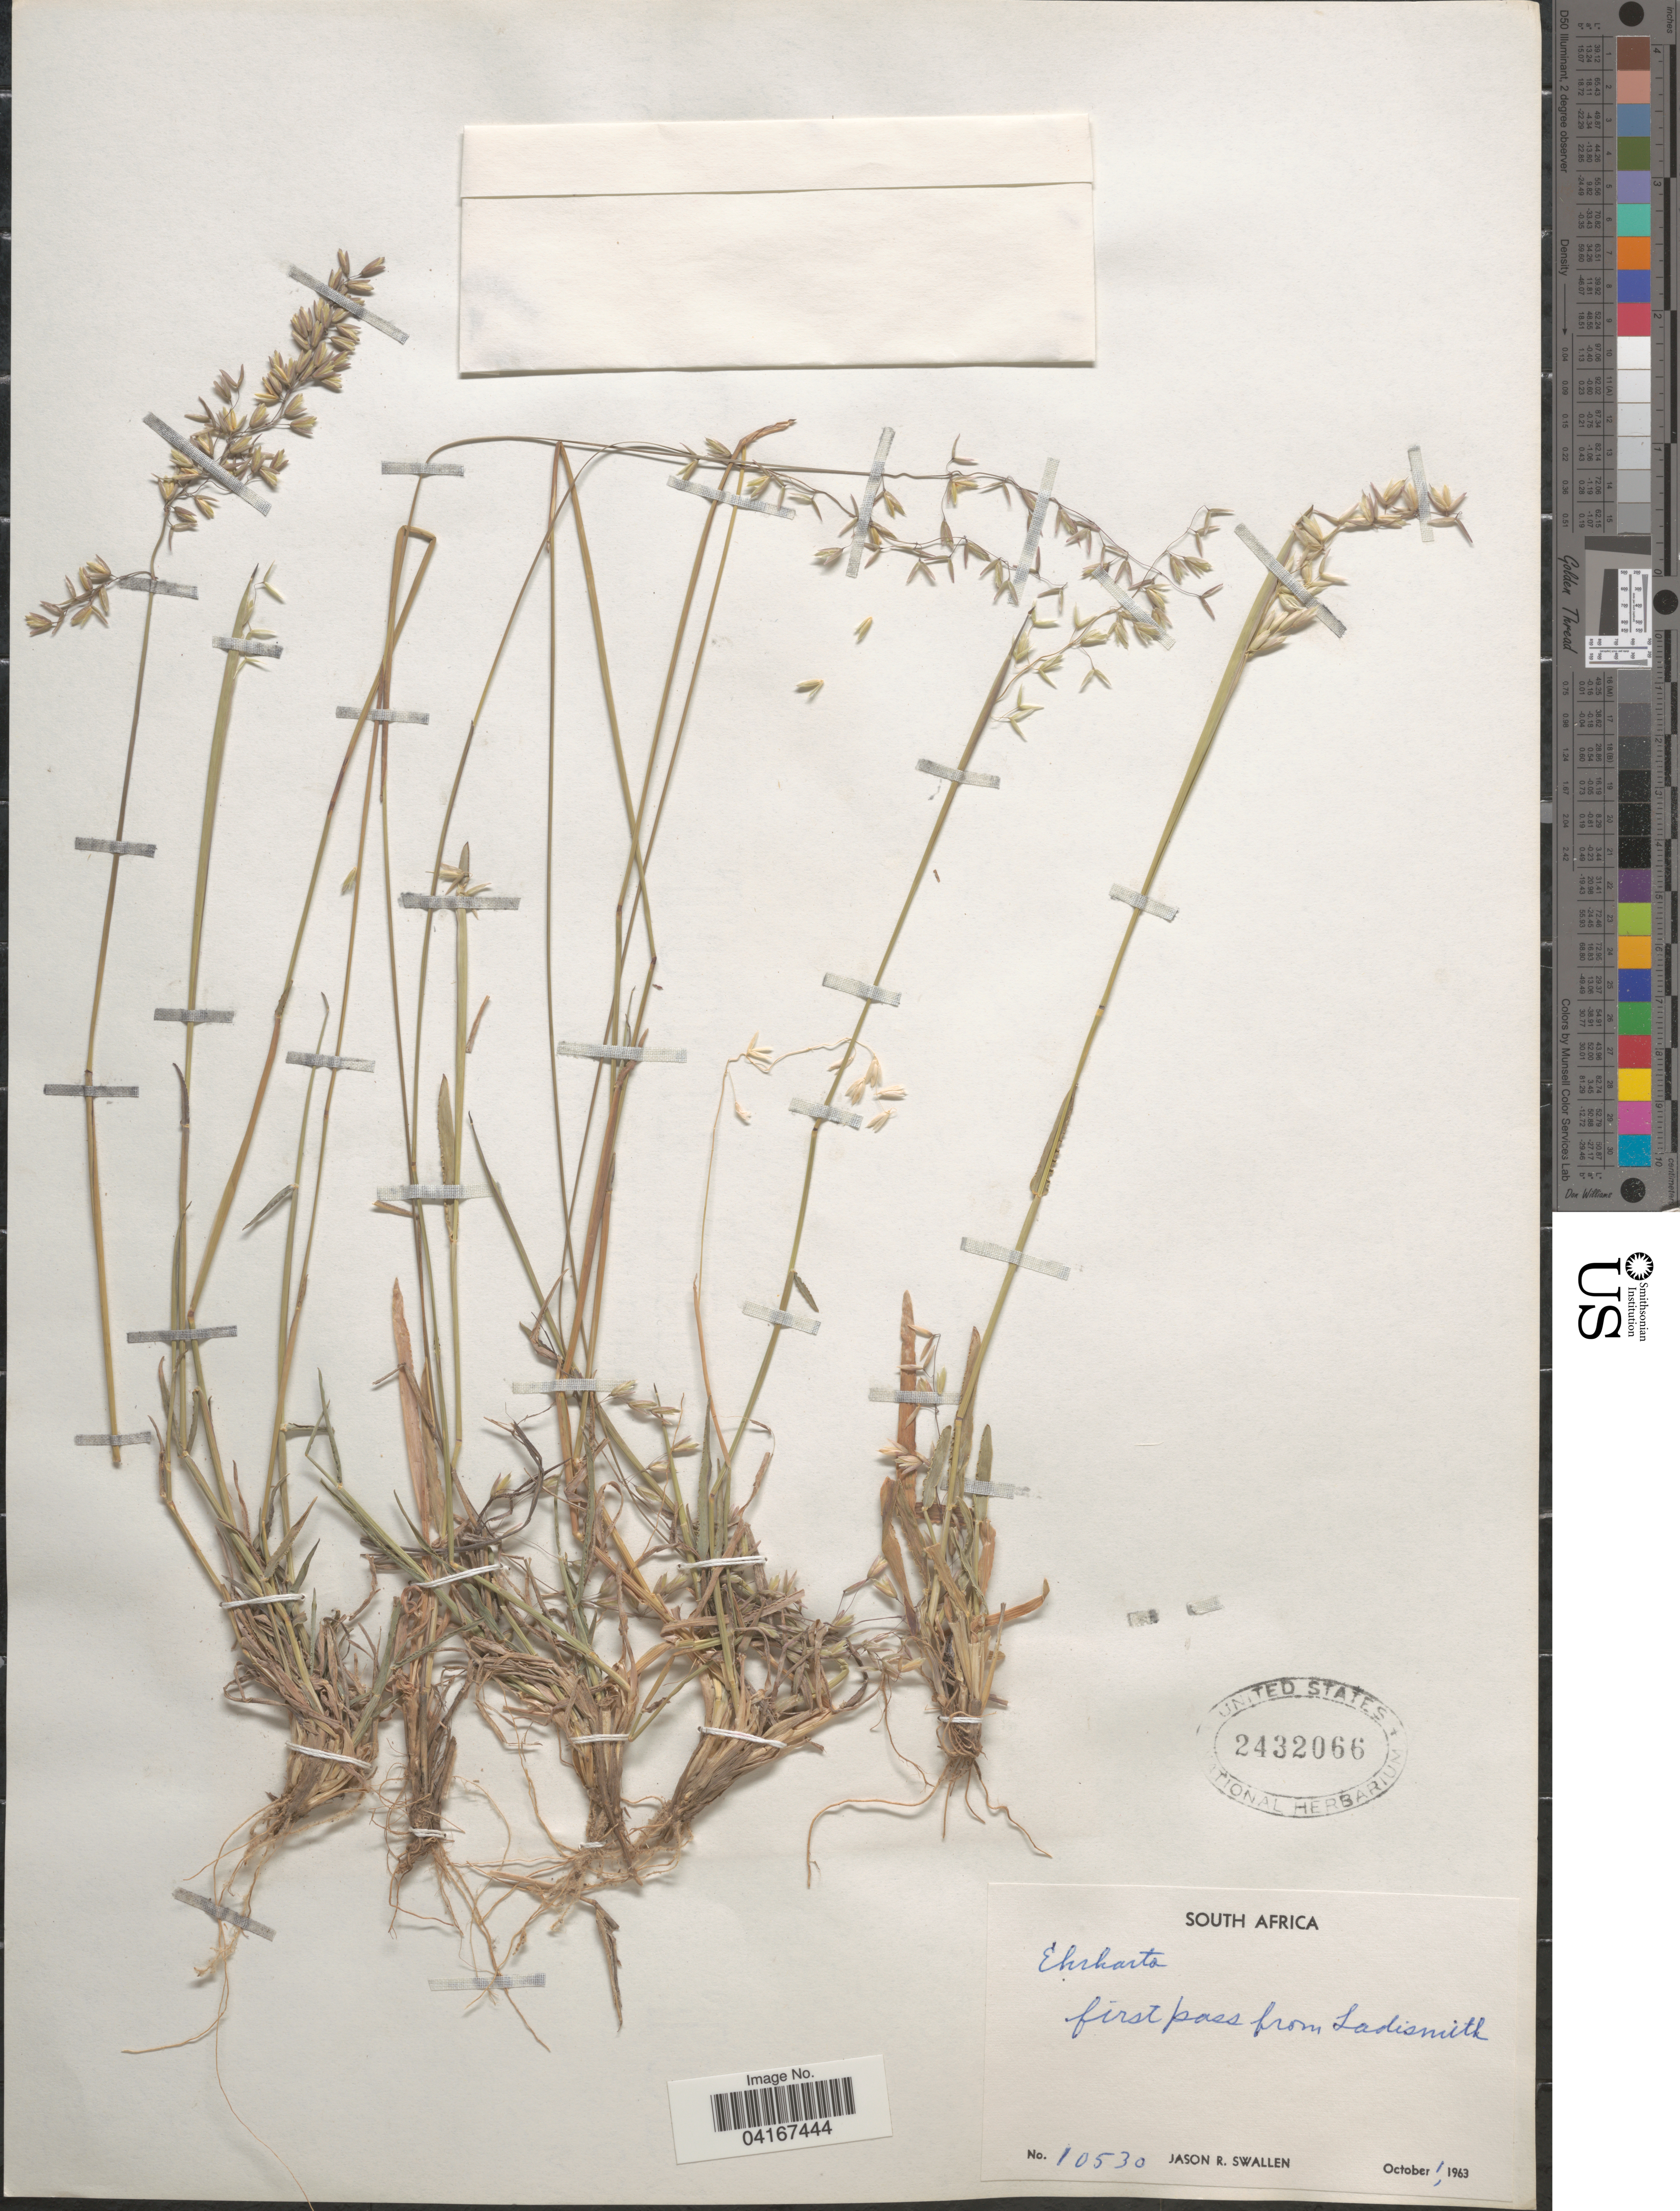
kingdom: Plantae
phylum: Tracheophyta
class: Liliopsida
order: Poales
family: Poaceae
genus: Ehrharta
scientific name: Ehrharta sp.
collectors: J. R. Swallen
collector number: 10530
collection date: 1963-10-01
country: South Africa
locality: First pass from Ladismith.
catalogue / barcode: US 2432066